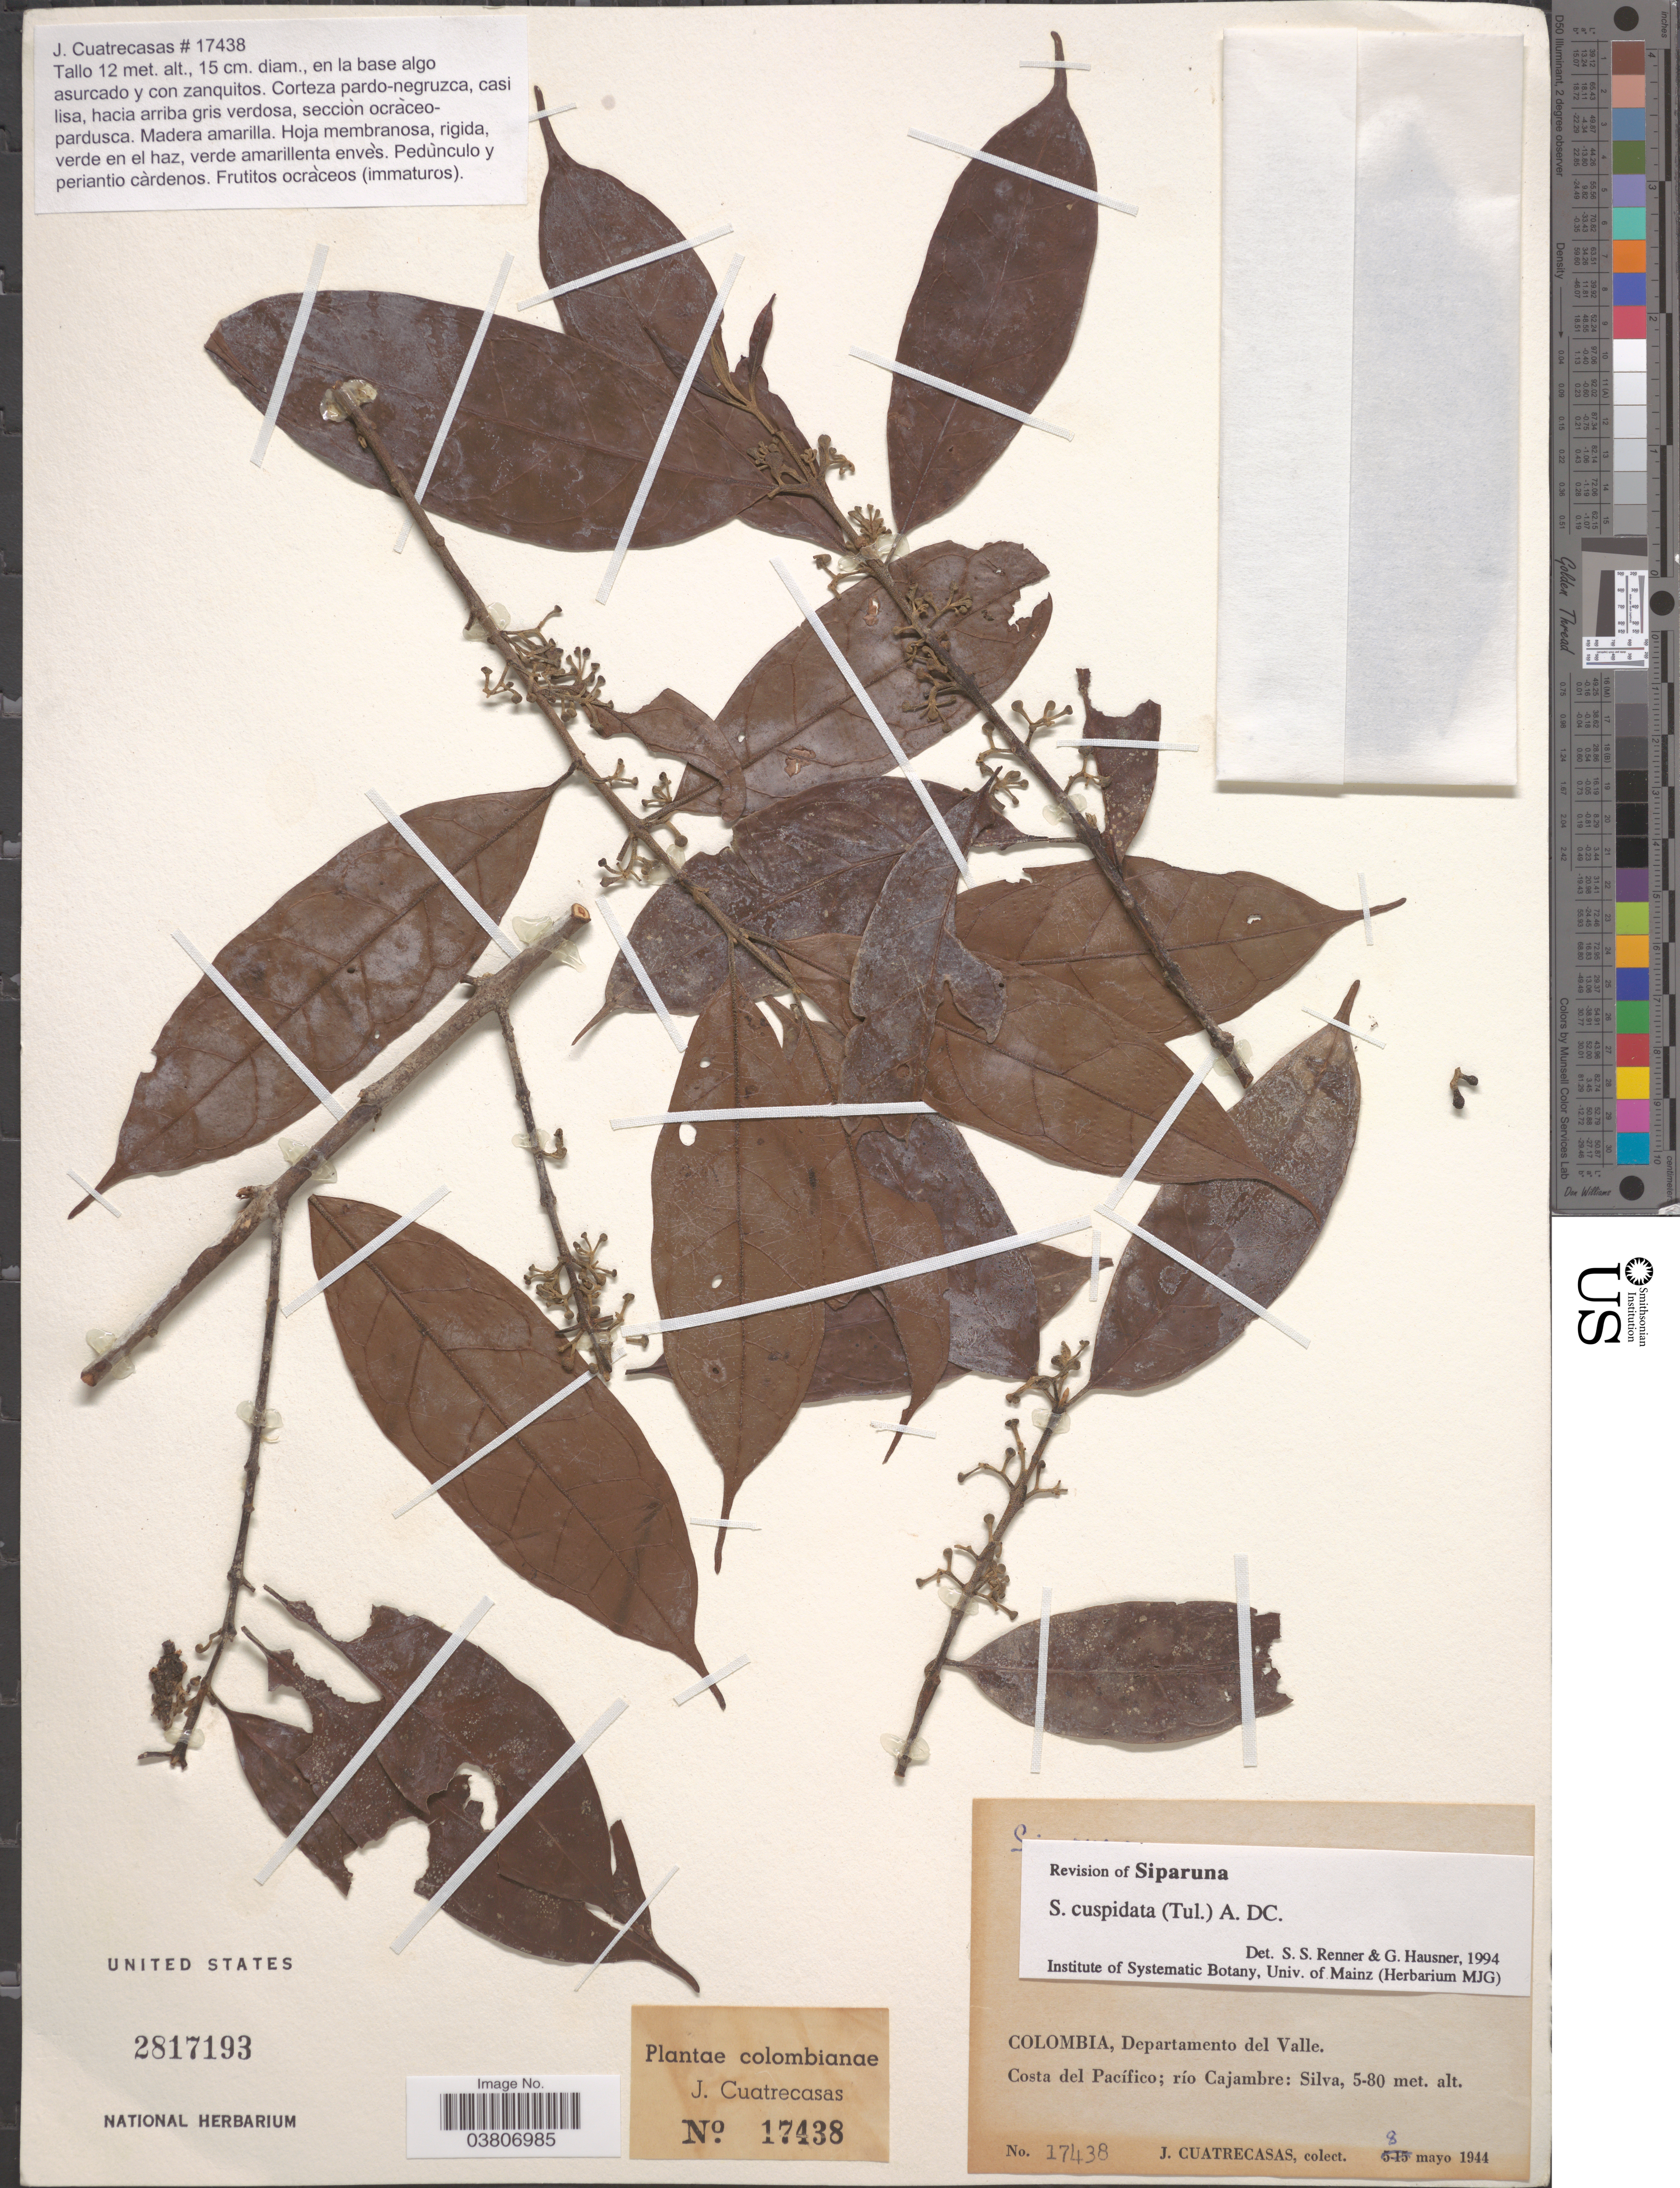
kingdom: Plantae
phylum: Tracheophyta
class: Magnoliopsida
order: Laurales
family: Siparunaceae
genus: Siparuna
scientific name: Siparuna cuspidata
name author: (Tul.) A. DC.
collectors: J. Cuatrecasas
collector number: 17438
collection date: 1944-05-08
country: Colombia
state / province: Valle del Cauca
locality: Departamento del Valle. Costa del Pacífico; río Cajambre: Silva.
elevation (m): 5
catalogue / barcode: US 2817193